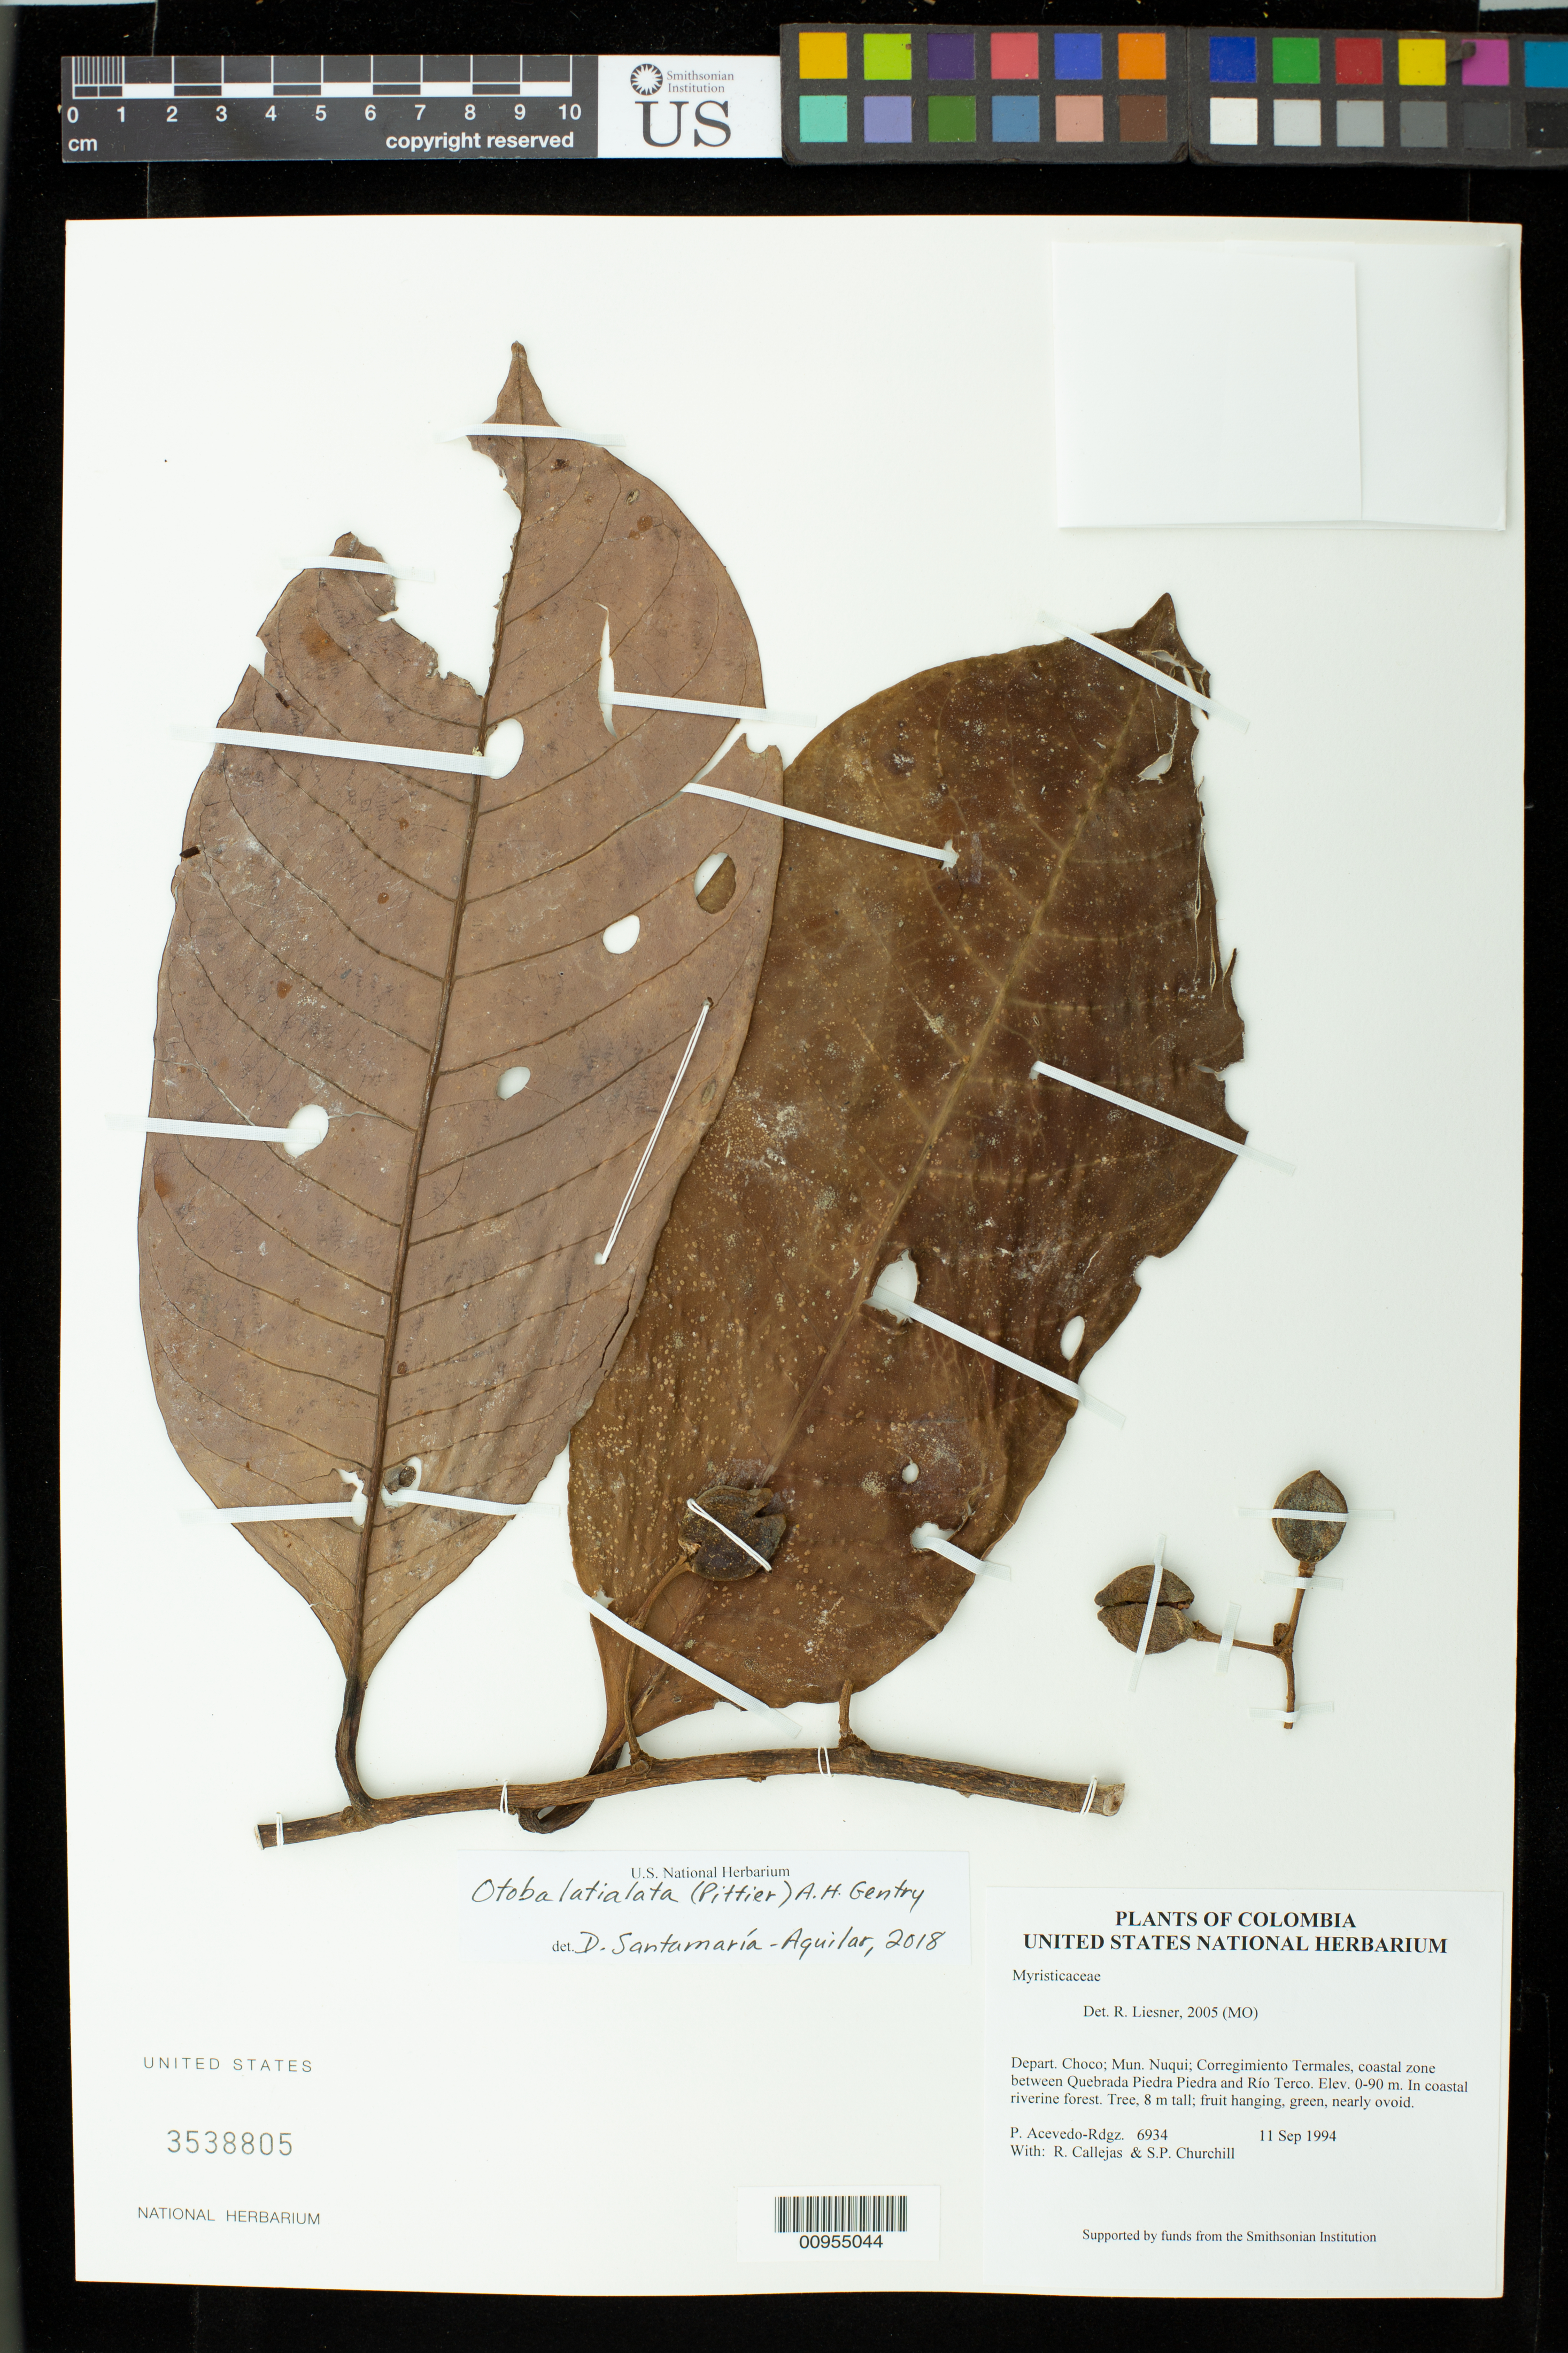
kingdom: Plantae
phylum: Tracheophyta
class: Magnoliopsida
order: Magnoliales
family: Myristicaceae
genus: Otoba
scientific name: Otoba latialata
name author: (Pittier) A.H. Gentry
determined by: Santamaría Aguilar, D. A.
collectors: P. Acevedo-Rodr., R. Callejas & S. Churchill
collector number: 6934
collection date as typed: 11 Sep 1994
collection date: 1994-09-11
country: Colombia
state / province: Chocó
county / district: Nuqui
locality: Depart. Choco; Mun. Nuqui; Corregimiento Termales, coastal zone between Quebrada Piedra Piedra and Río Terco.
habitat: In coastal riverine forest.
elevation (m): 10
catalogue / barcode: US 3538805